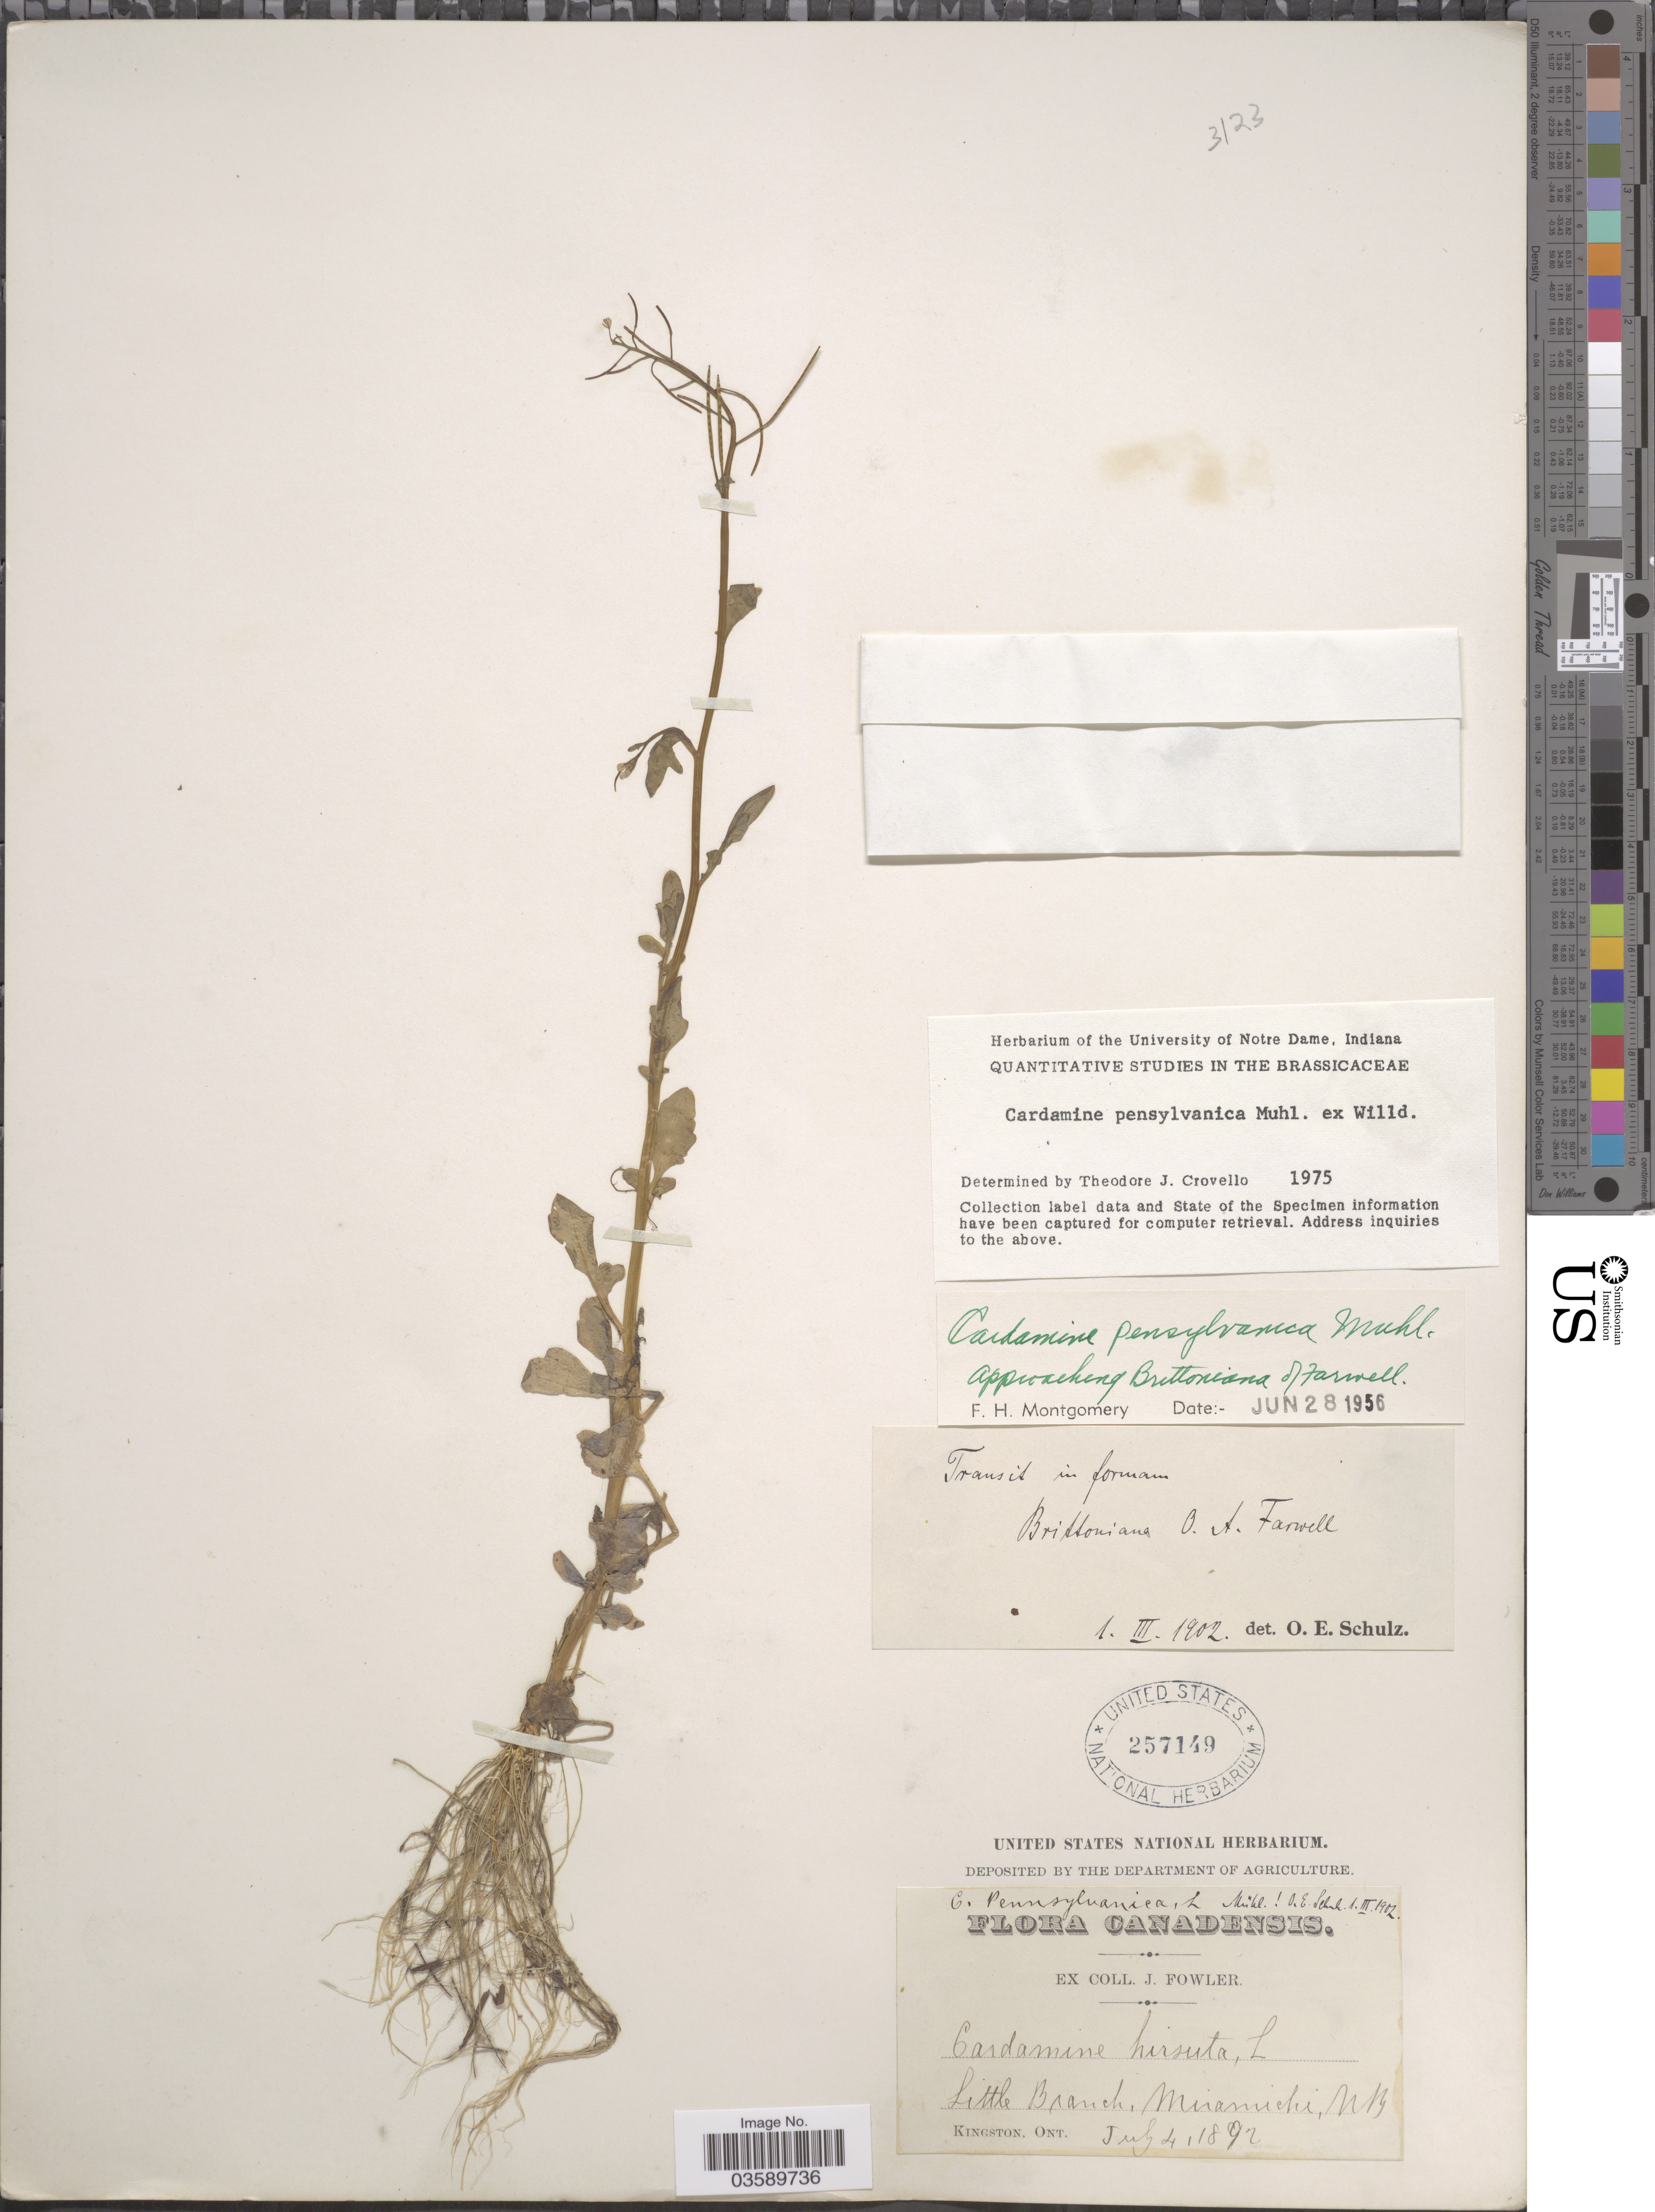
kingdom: Plantae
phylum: Tracheophyta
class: Magnoliopsida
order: Brassicales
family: Brassicaceae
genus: Cardamine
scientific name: Cardamine pensylvanica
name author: Muhl. ex Willd.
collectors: J. Fowler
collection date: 1892-07-04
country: Canada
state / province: New Brunswick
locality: Canadensis. Little Branch, Miramichi.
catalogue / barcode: US 257149